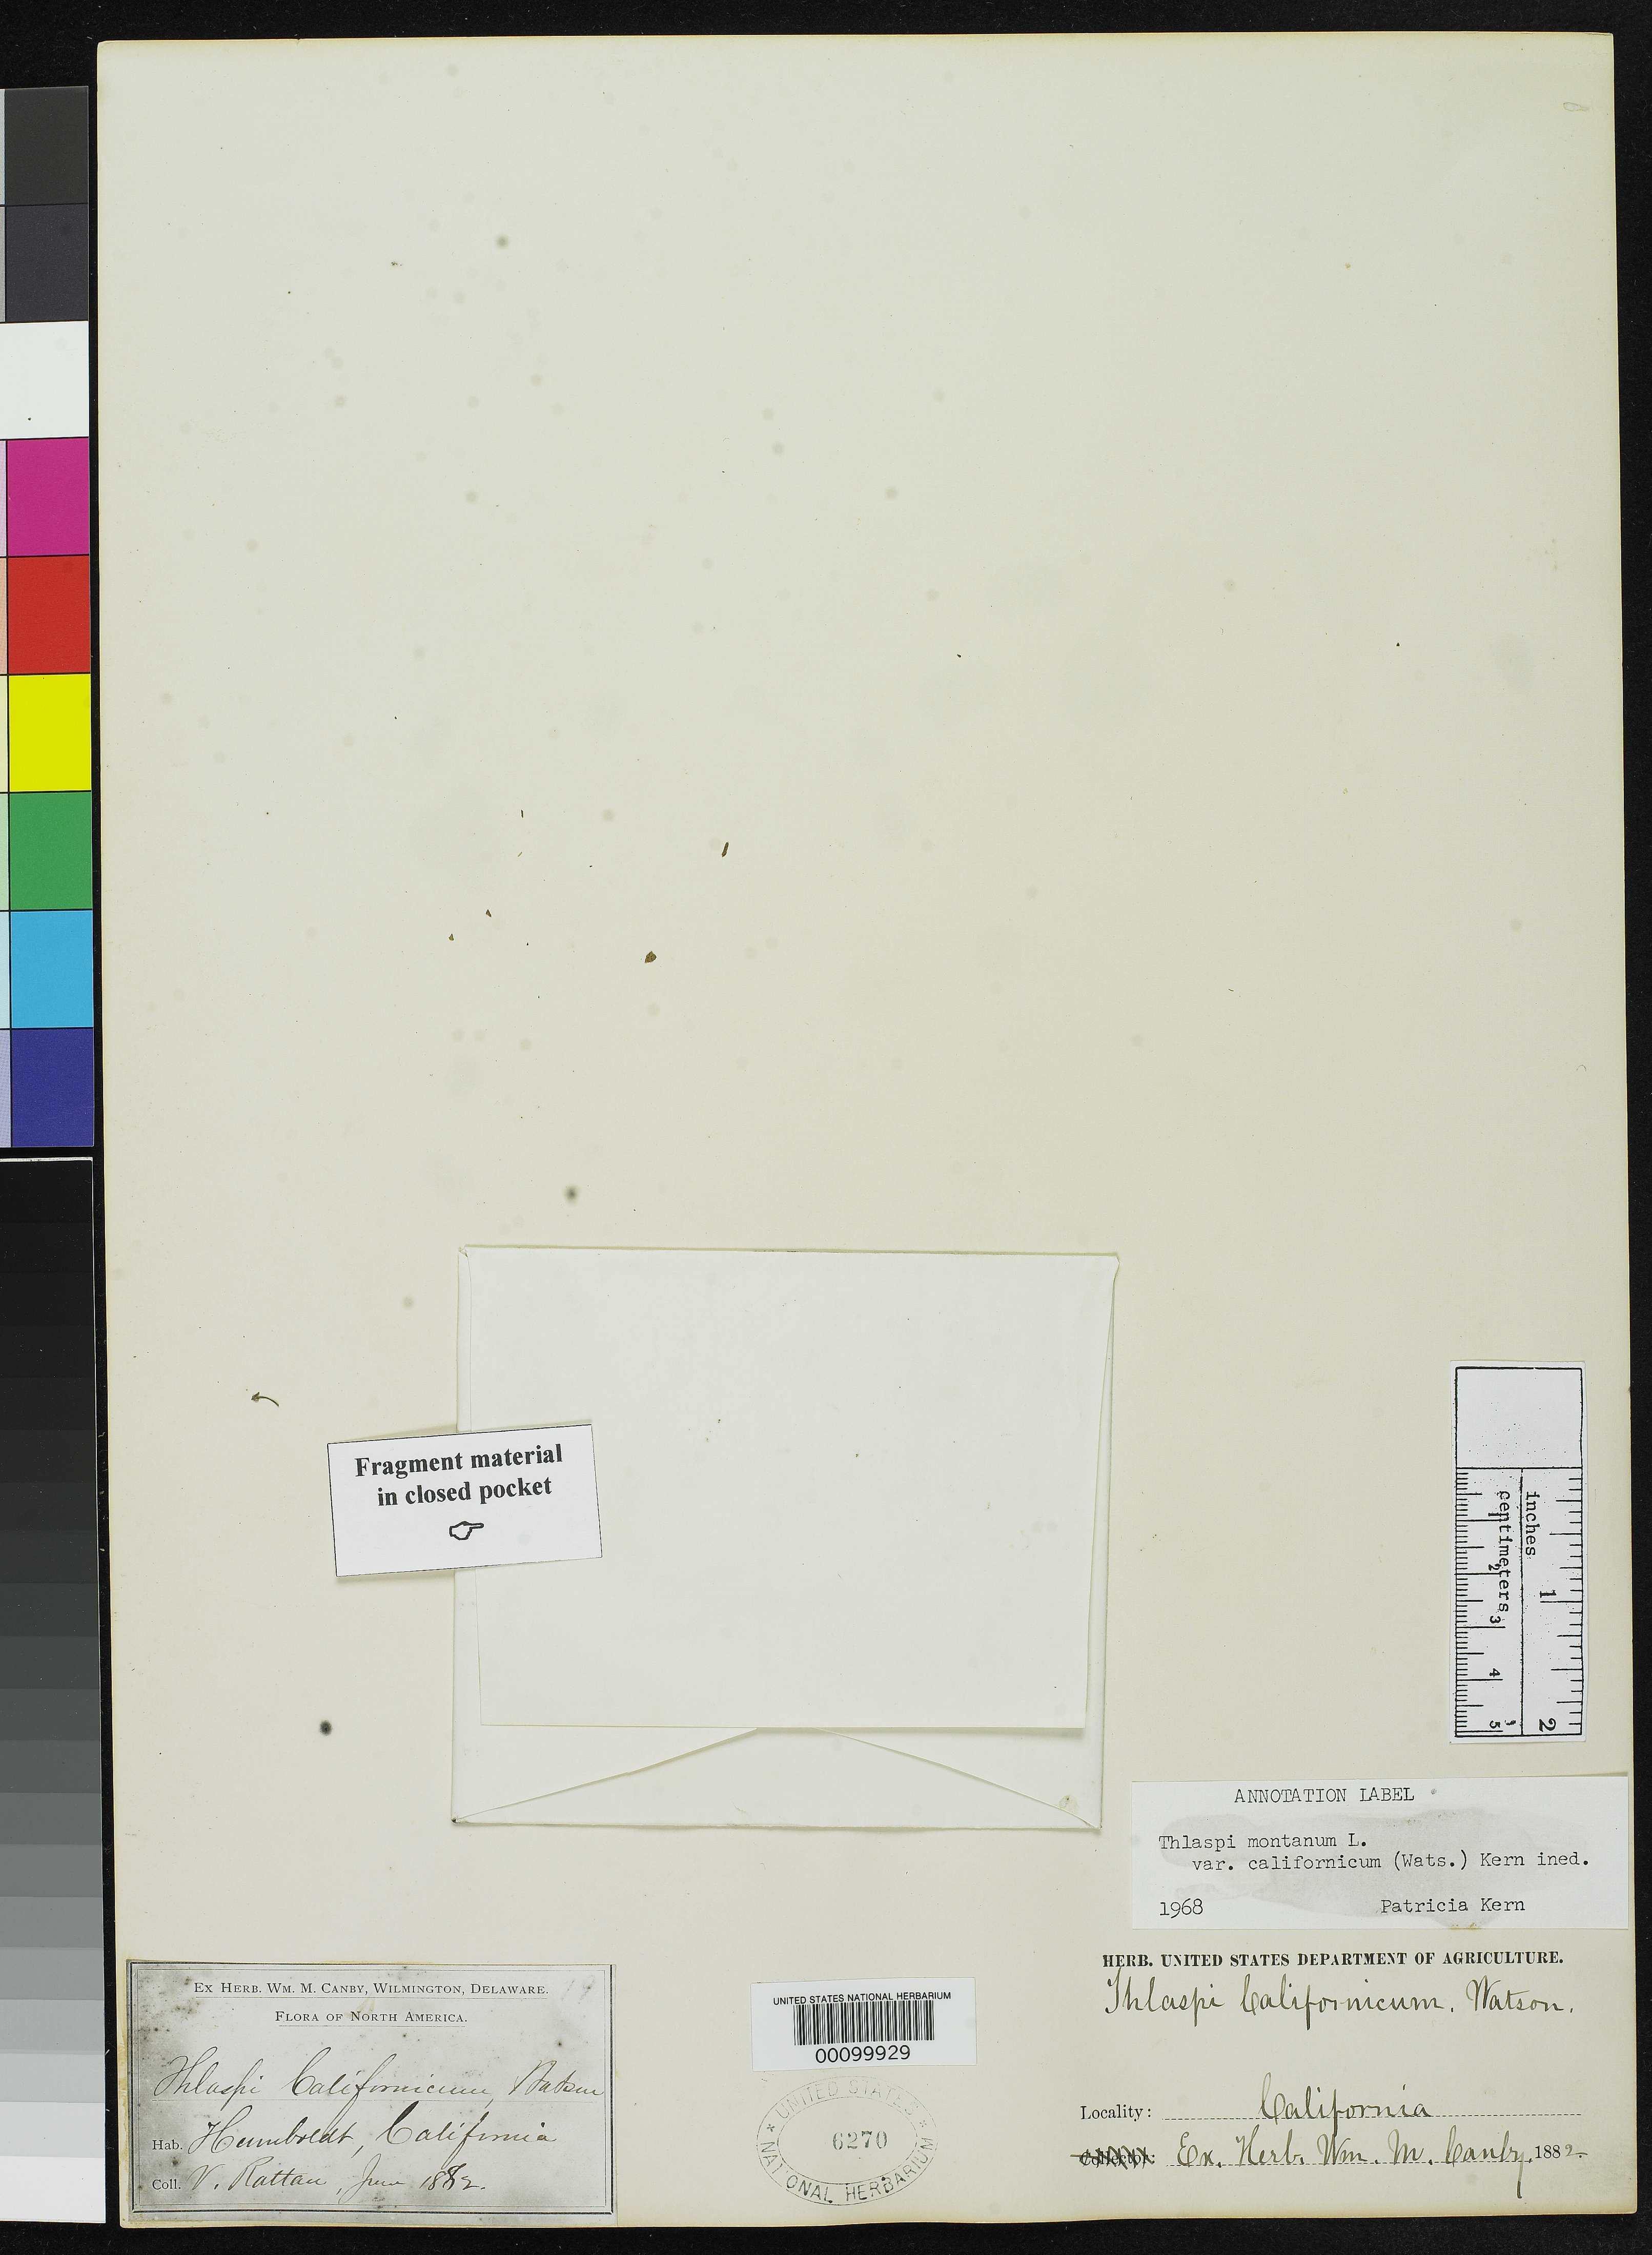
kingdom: Plantae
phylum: Tracheophyta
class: Magnoliopsida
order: Brassicales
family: Brassicaceae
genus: Thlaspi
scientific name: Thlaspi californicum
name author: S. Watson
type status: Isotype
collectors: V. Rattan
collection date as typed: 1882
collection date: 1882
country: United States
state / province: California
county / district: Humboldt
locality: Humboldt.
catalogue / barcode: US 6270